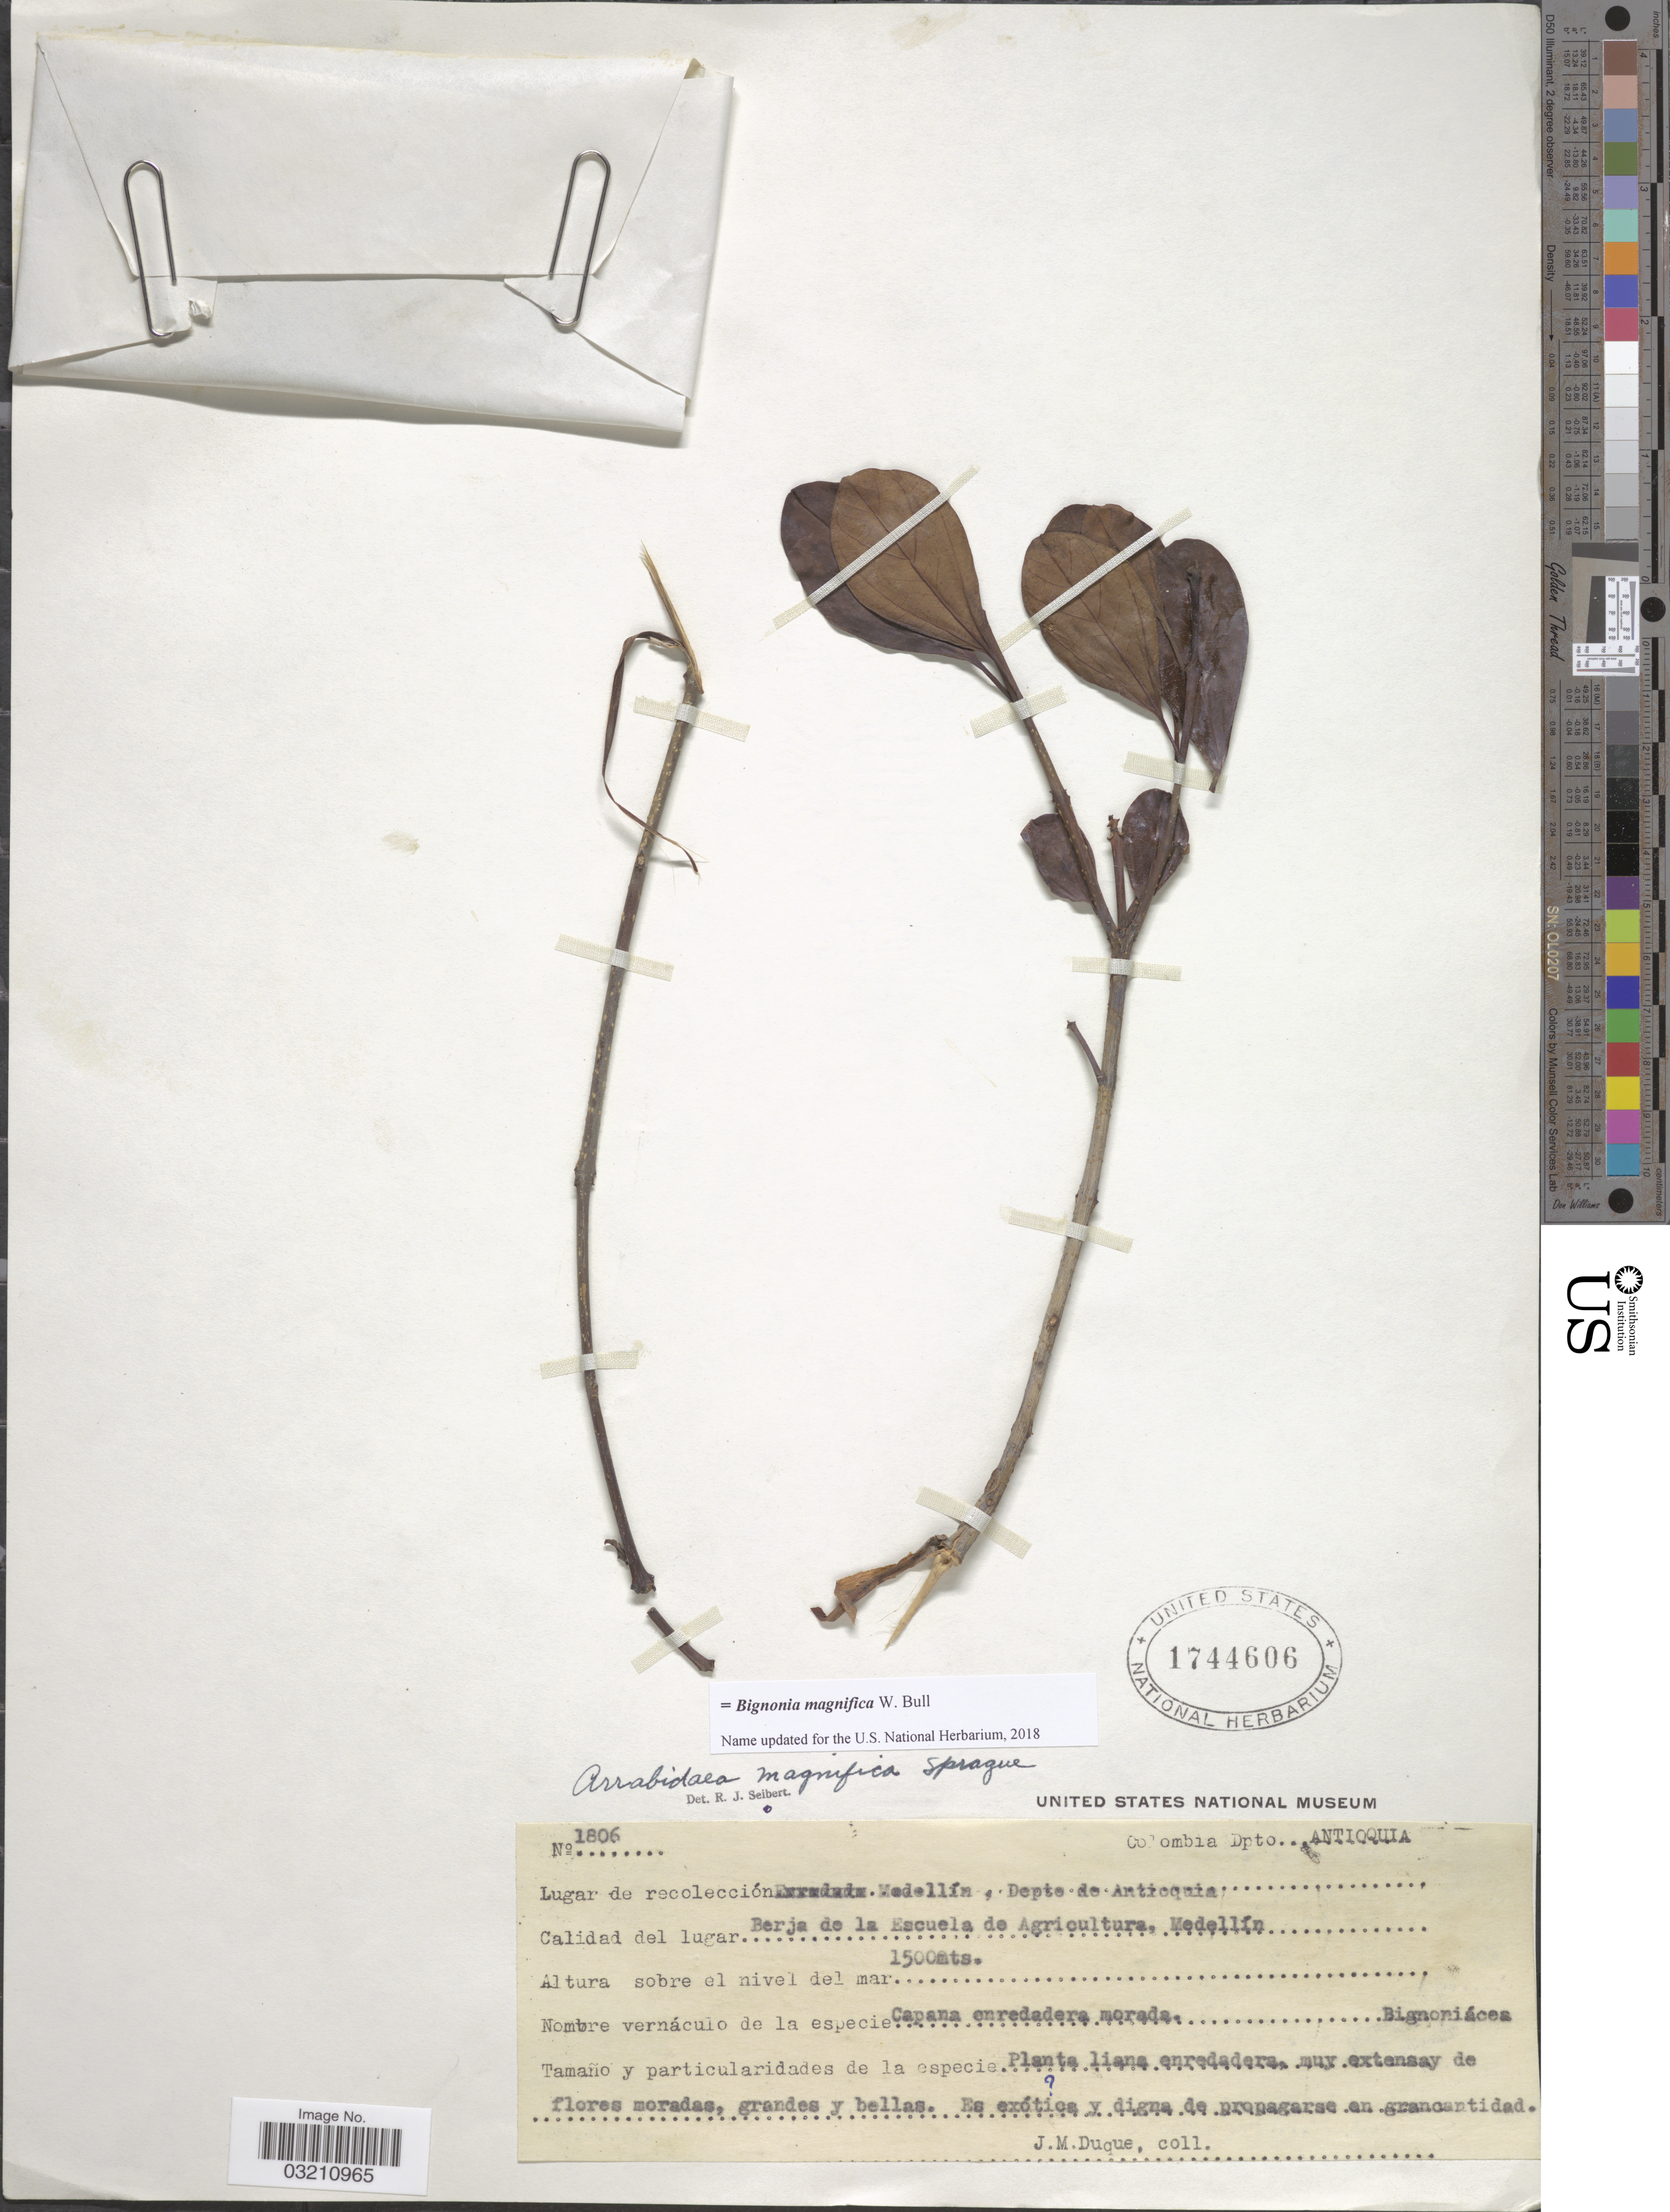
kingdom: Plantae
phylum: Tracheophyta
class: Magnoliopsida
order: Lamiales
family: Bignoniaceae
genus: Bignonia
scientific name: Bignonia magnifica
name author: W. Bull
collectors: J. Duque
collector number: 1806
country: Colombia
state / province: Antioquia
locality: Medellín, Depto de Antioquia. Berja de la Escuala de Agricultura.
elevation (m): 1500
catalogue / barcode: US 1744606